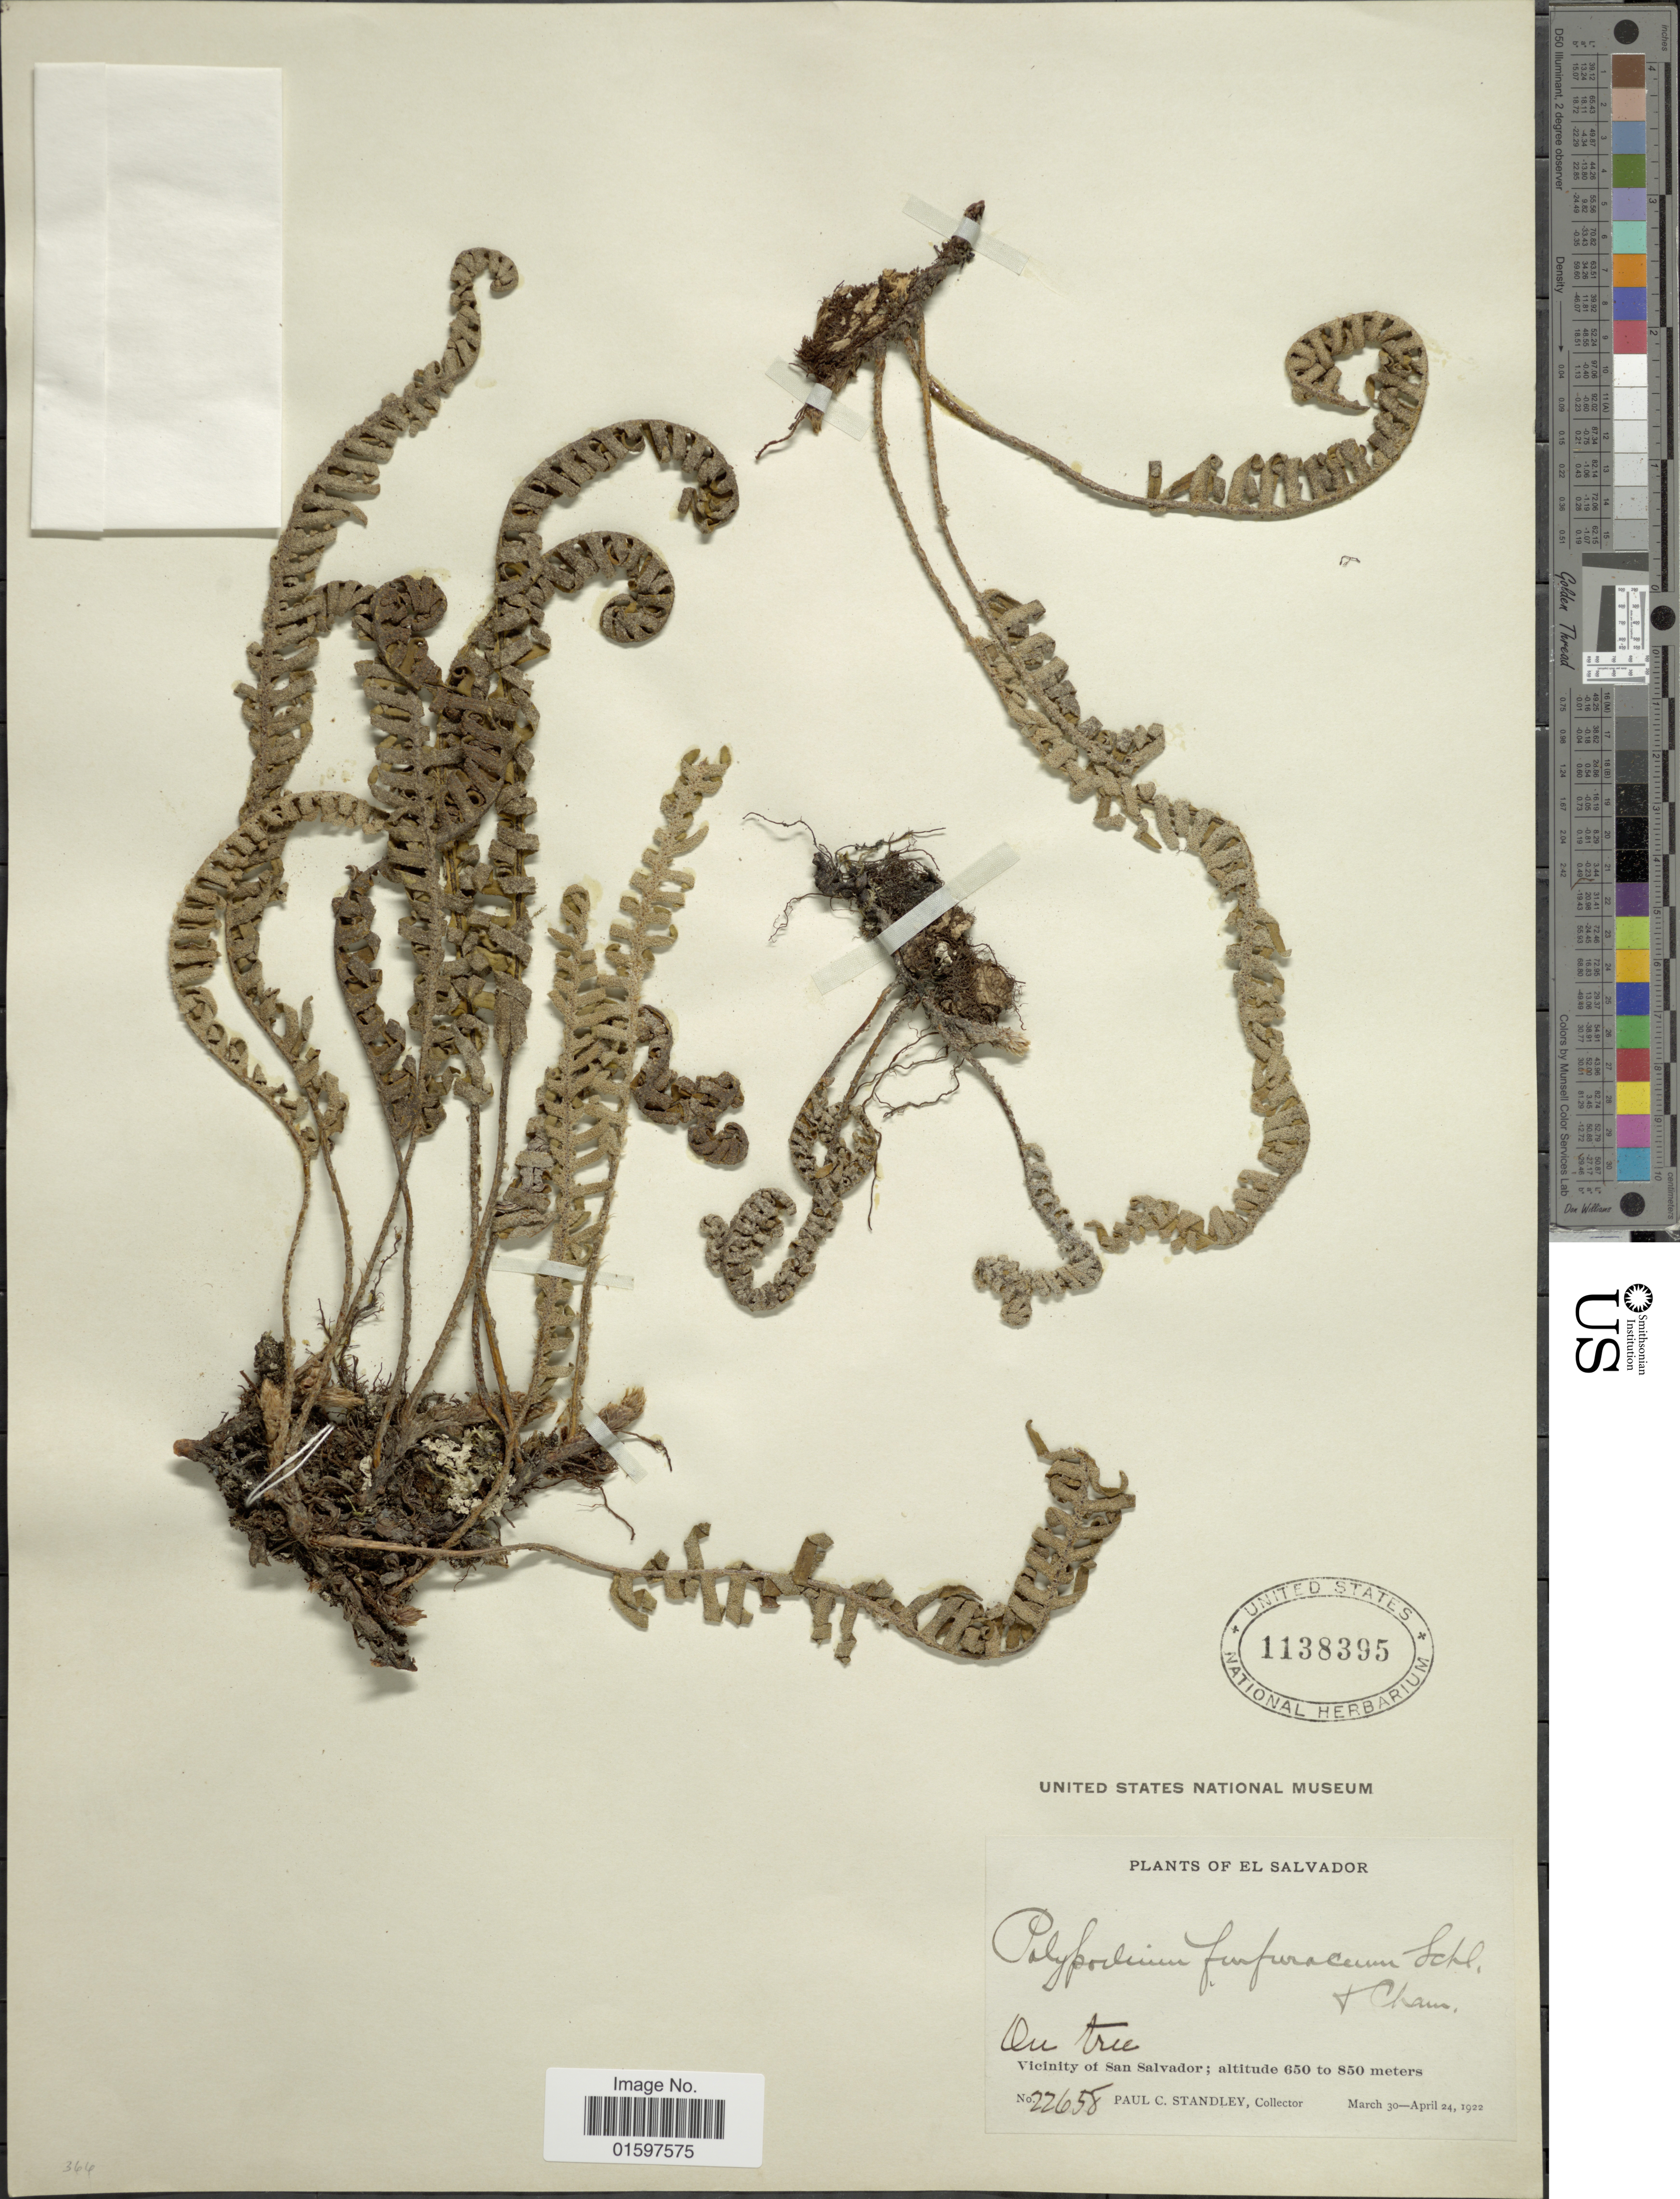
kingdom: Plantae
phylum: Tracheophyta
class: Polypodiopsida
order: Polypodiales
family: Polypodiaceae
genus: Pleopeltis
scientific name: Pleopeltis furfuracea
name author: (Schltdl. & Cham.) A.R. Sm. & Tejero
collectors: P. C. Standley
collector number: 22658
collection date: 1922-03-30/1922-04-24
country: El Salvador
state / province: San Salvador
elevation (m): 650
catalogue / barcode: US 1138395